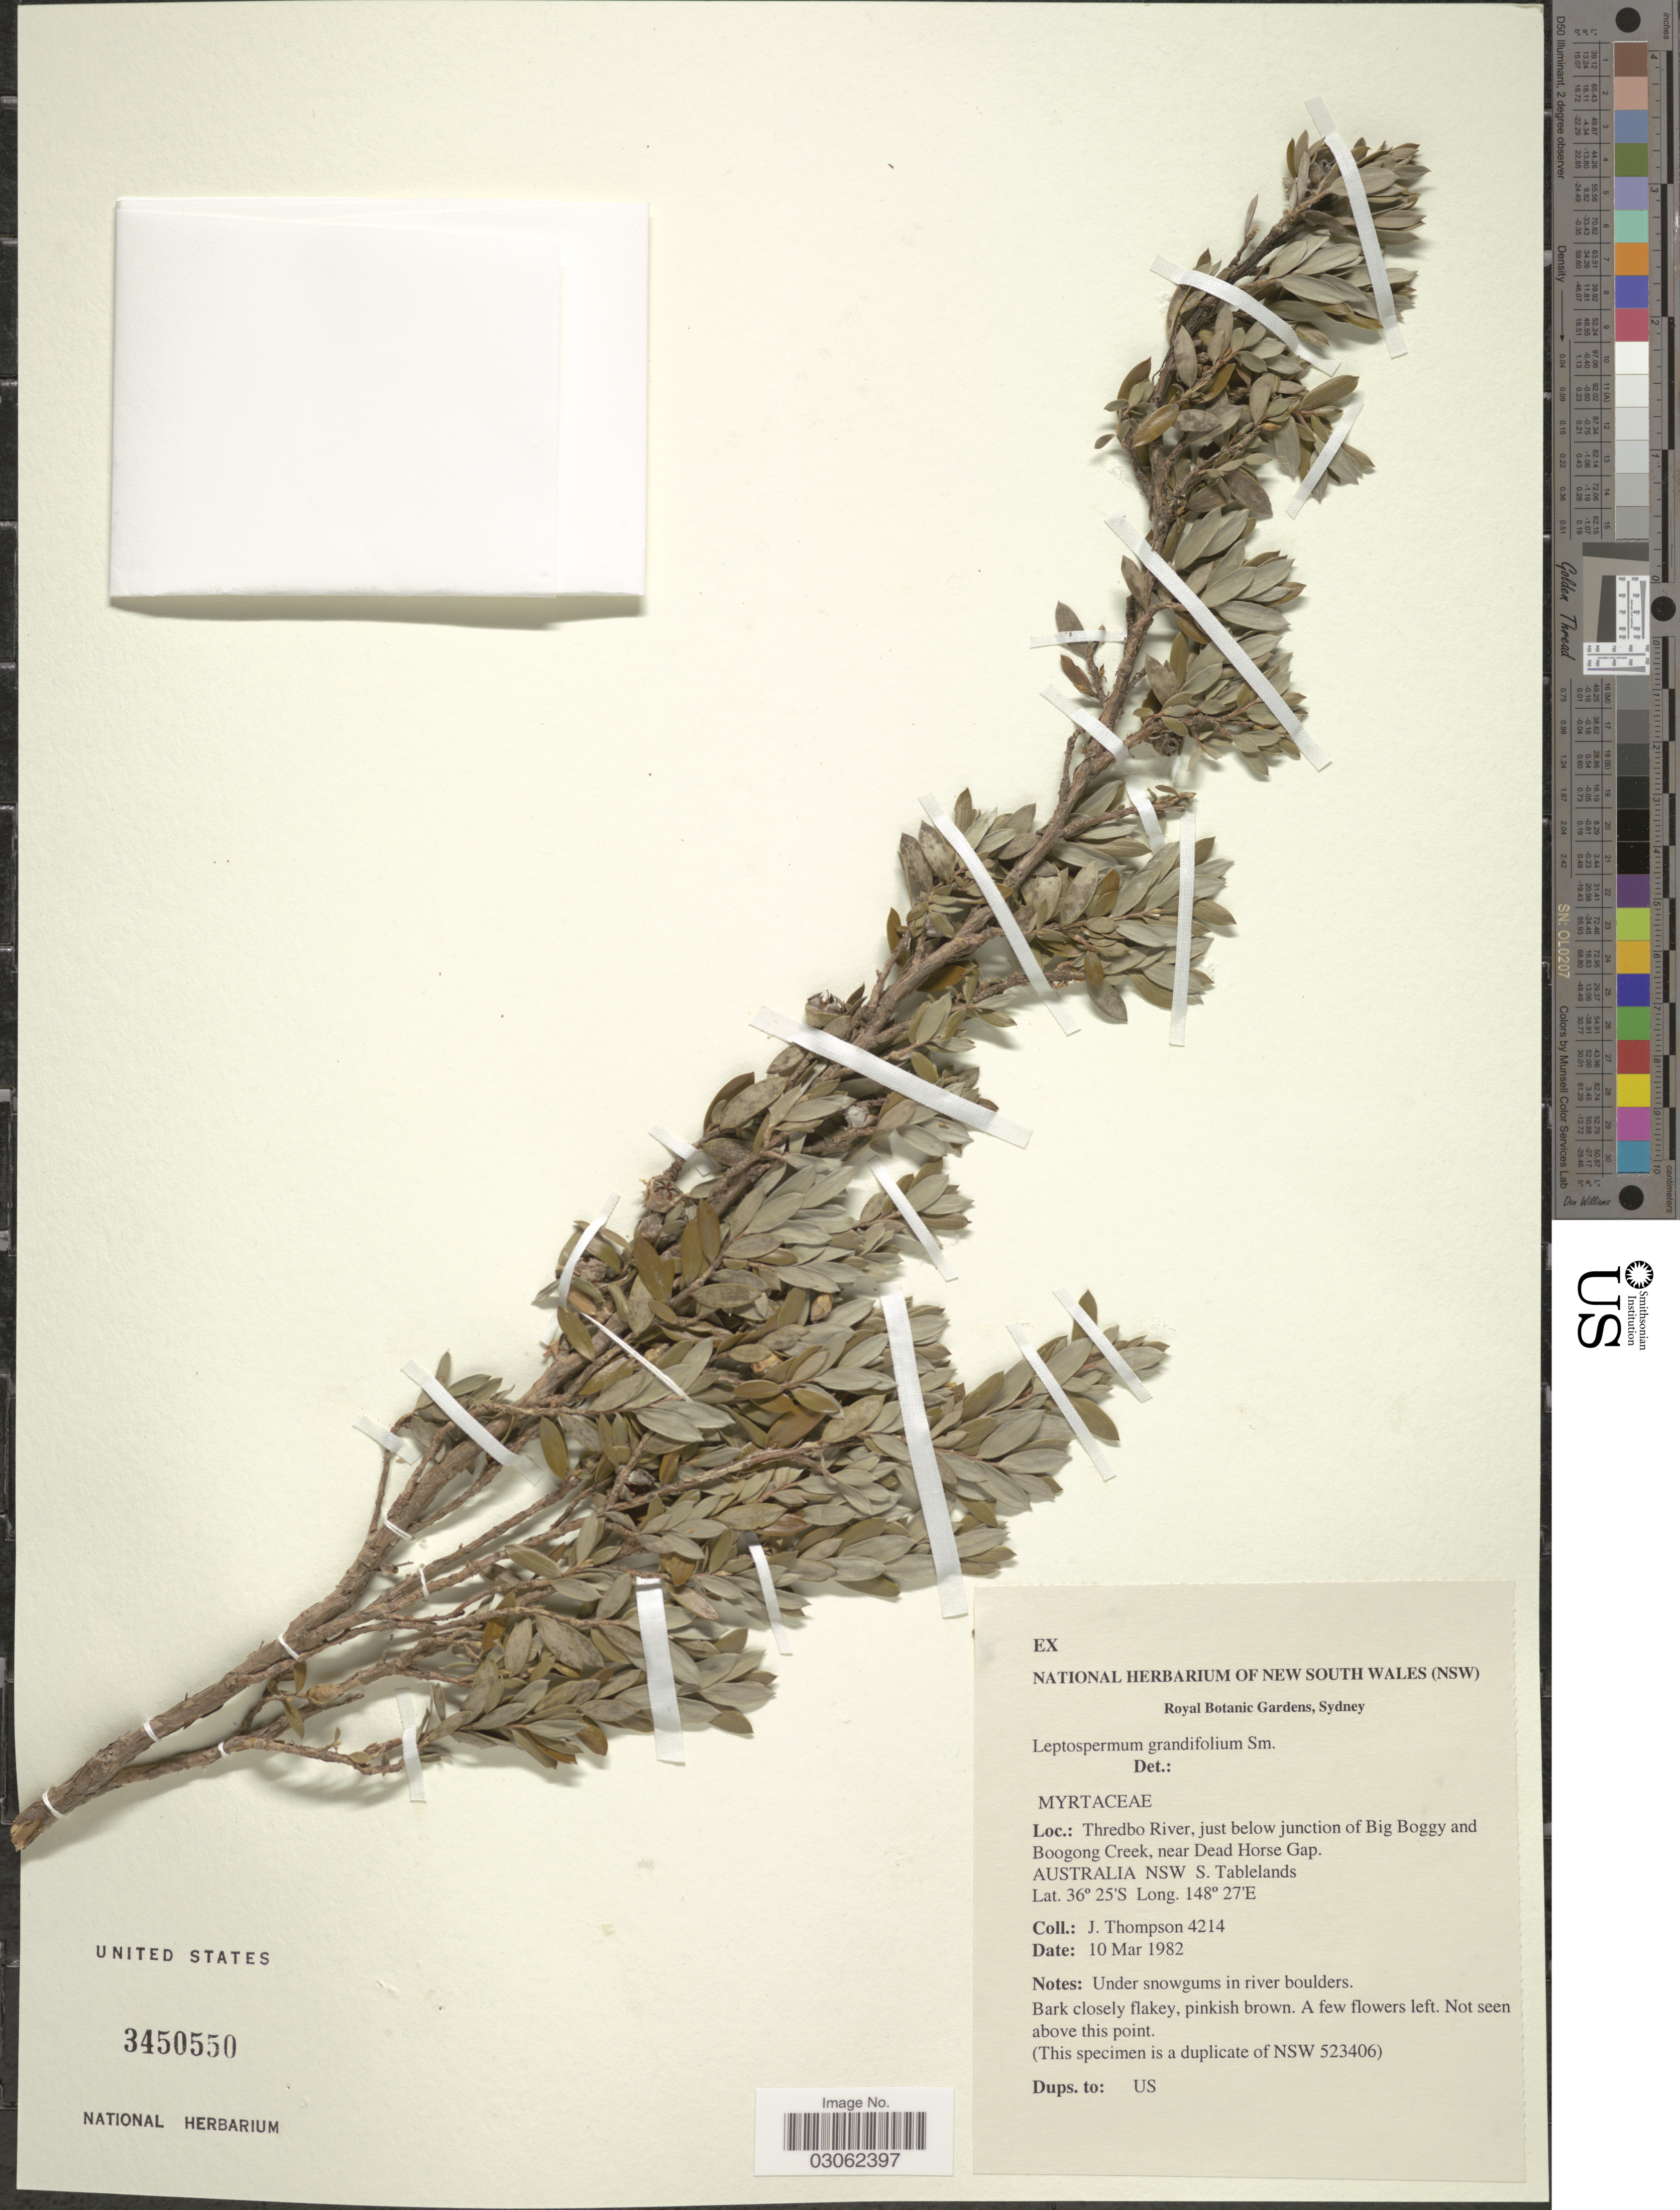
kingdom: Plantae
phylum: Tracheophyta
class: Magnoliopsida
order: Myrtales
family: Myrtaceae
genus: Leptospermum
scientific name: Leptospermum grandifolium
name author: Sm.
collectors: J. Thompson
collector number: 4212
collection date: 1982-03-10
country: Australia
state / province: New South Wales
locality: Thredbo River, just below junction of Big Boggy and Boogong Creek, near Dead Horse Gap. Australia NSW S. Tablelands.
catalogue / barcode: US 3450550